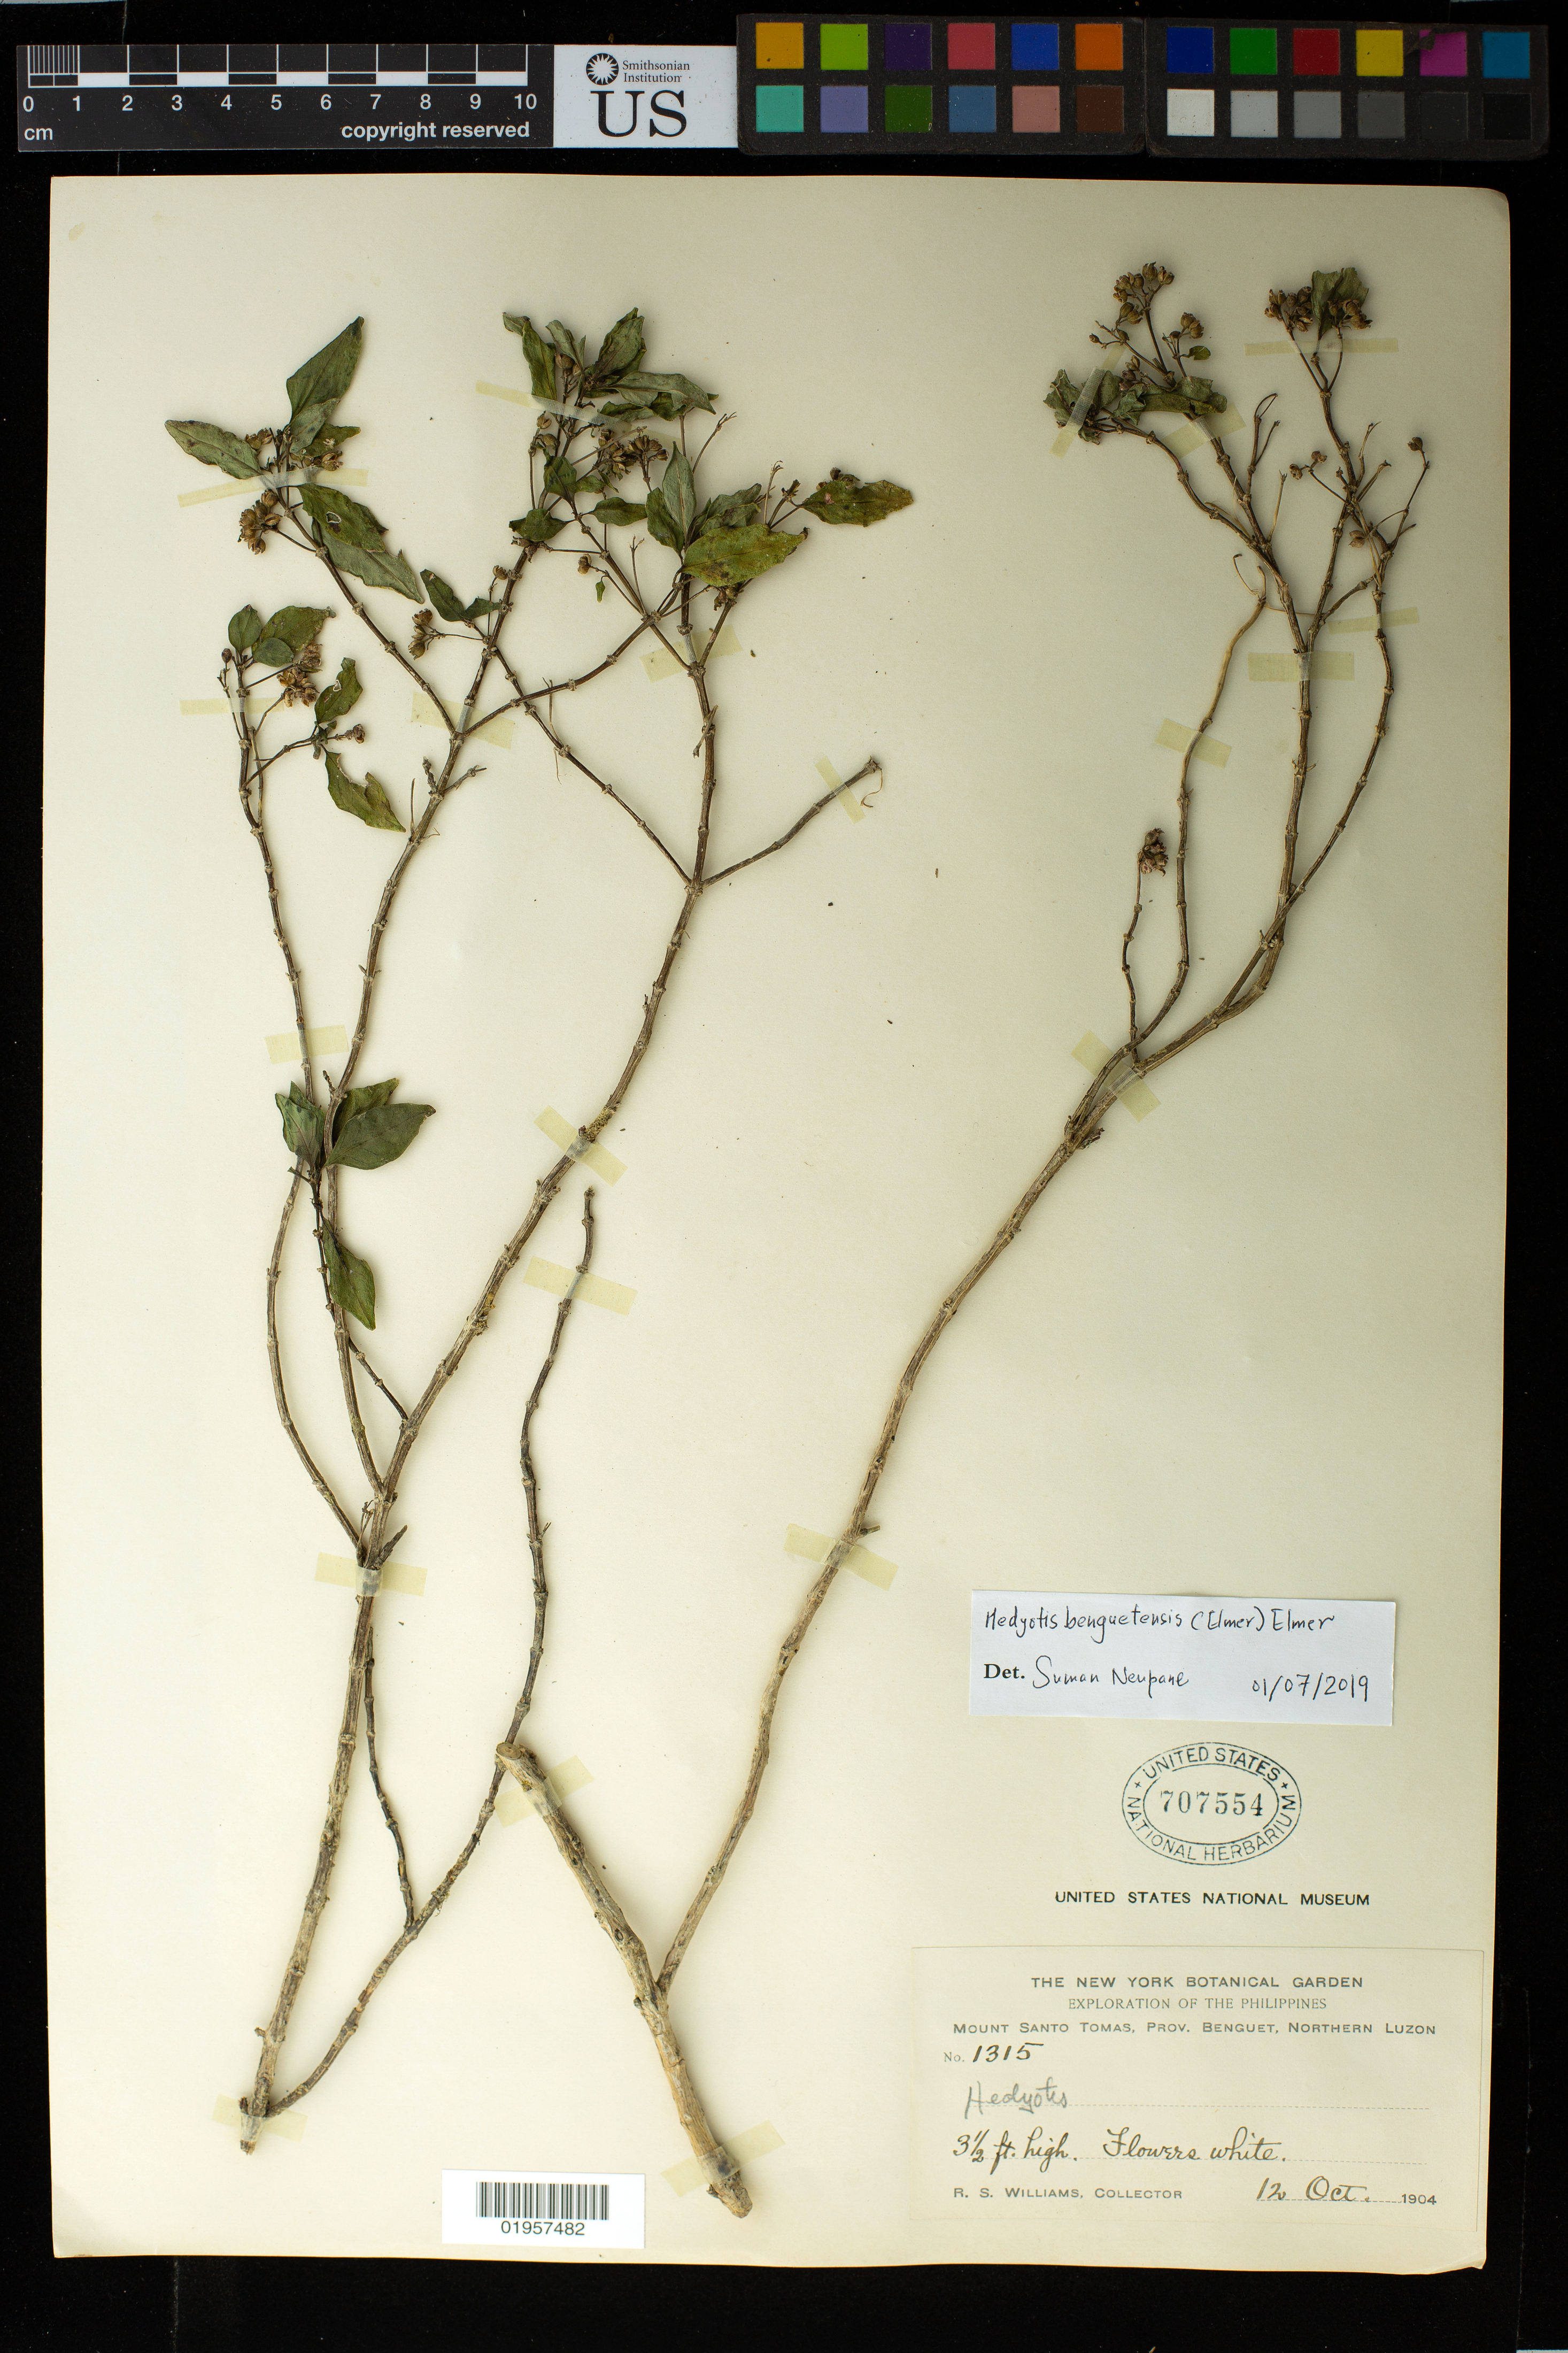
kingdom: Plantae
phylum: Tracheophyta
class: Magnoliopsida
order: Gentianales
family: Rubiaceae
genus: Hedyotis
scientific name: Hedyotis benguetensis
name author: Elmer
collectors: R. S. Williams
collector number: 1315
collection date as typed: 12 Oct 1904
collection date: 1904-10-12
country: Philippines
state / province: Cordillera (Administrative Region)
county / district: Benguet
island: Luzon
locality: Northern Luzon, Mount Santo Tomas.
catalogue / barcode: US 707554